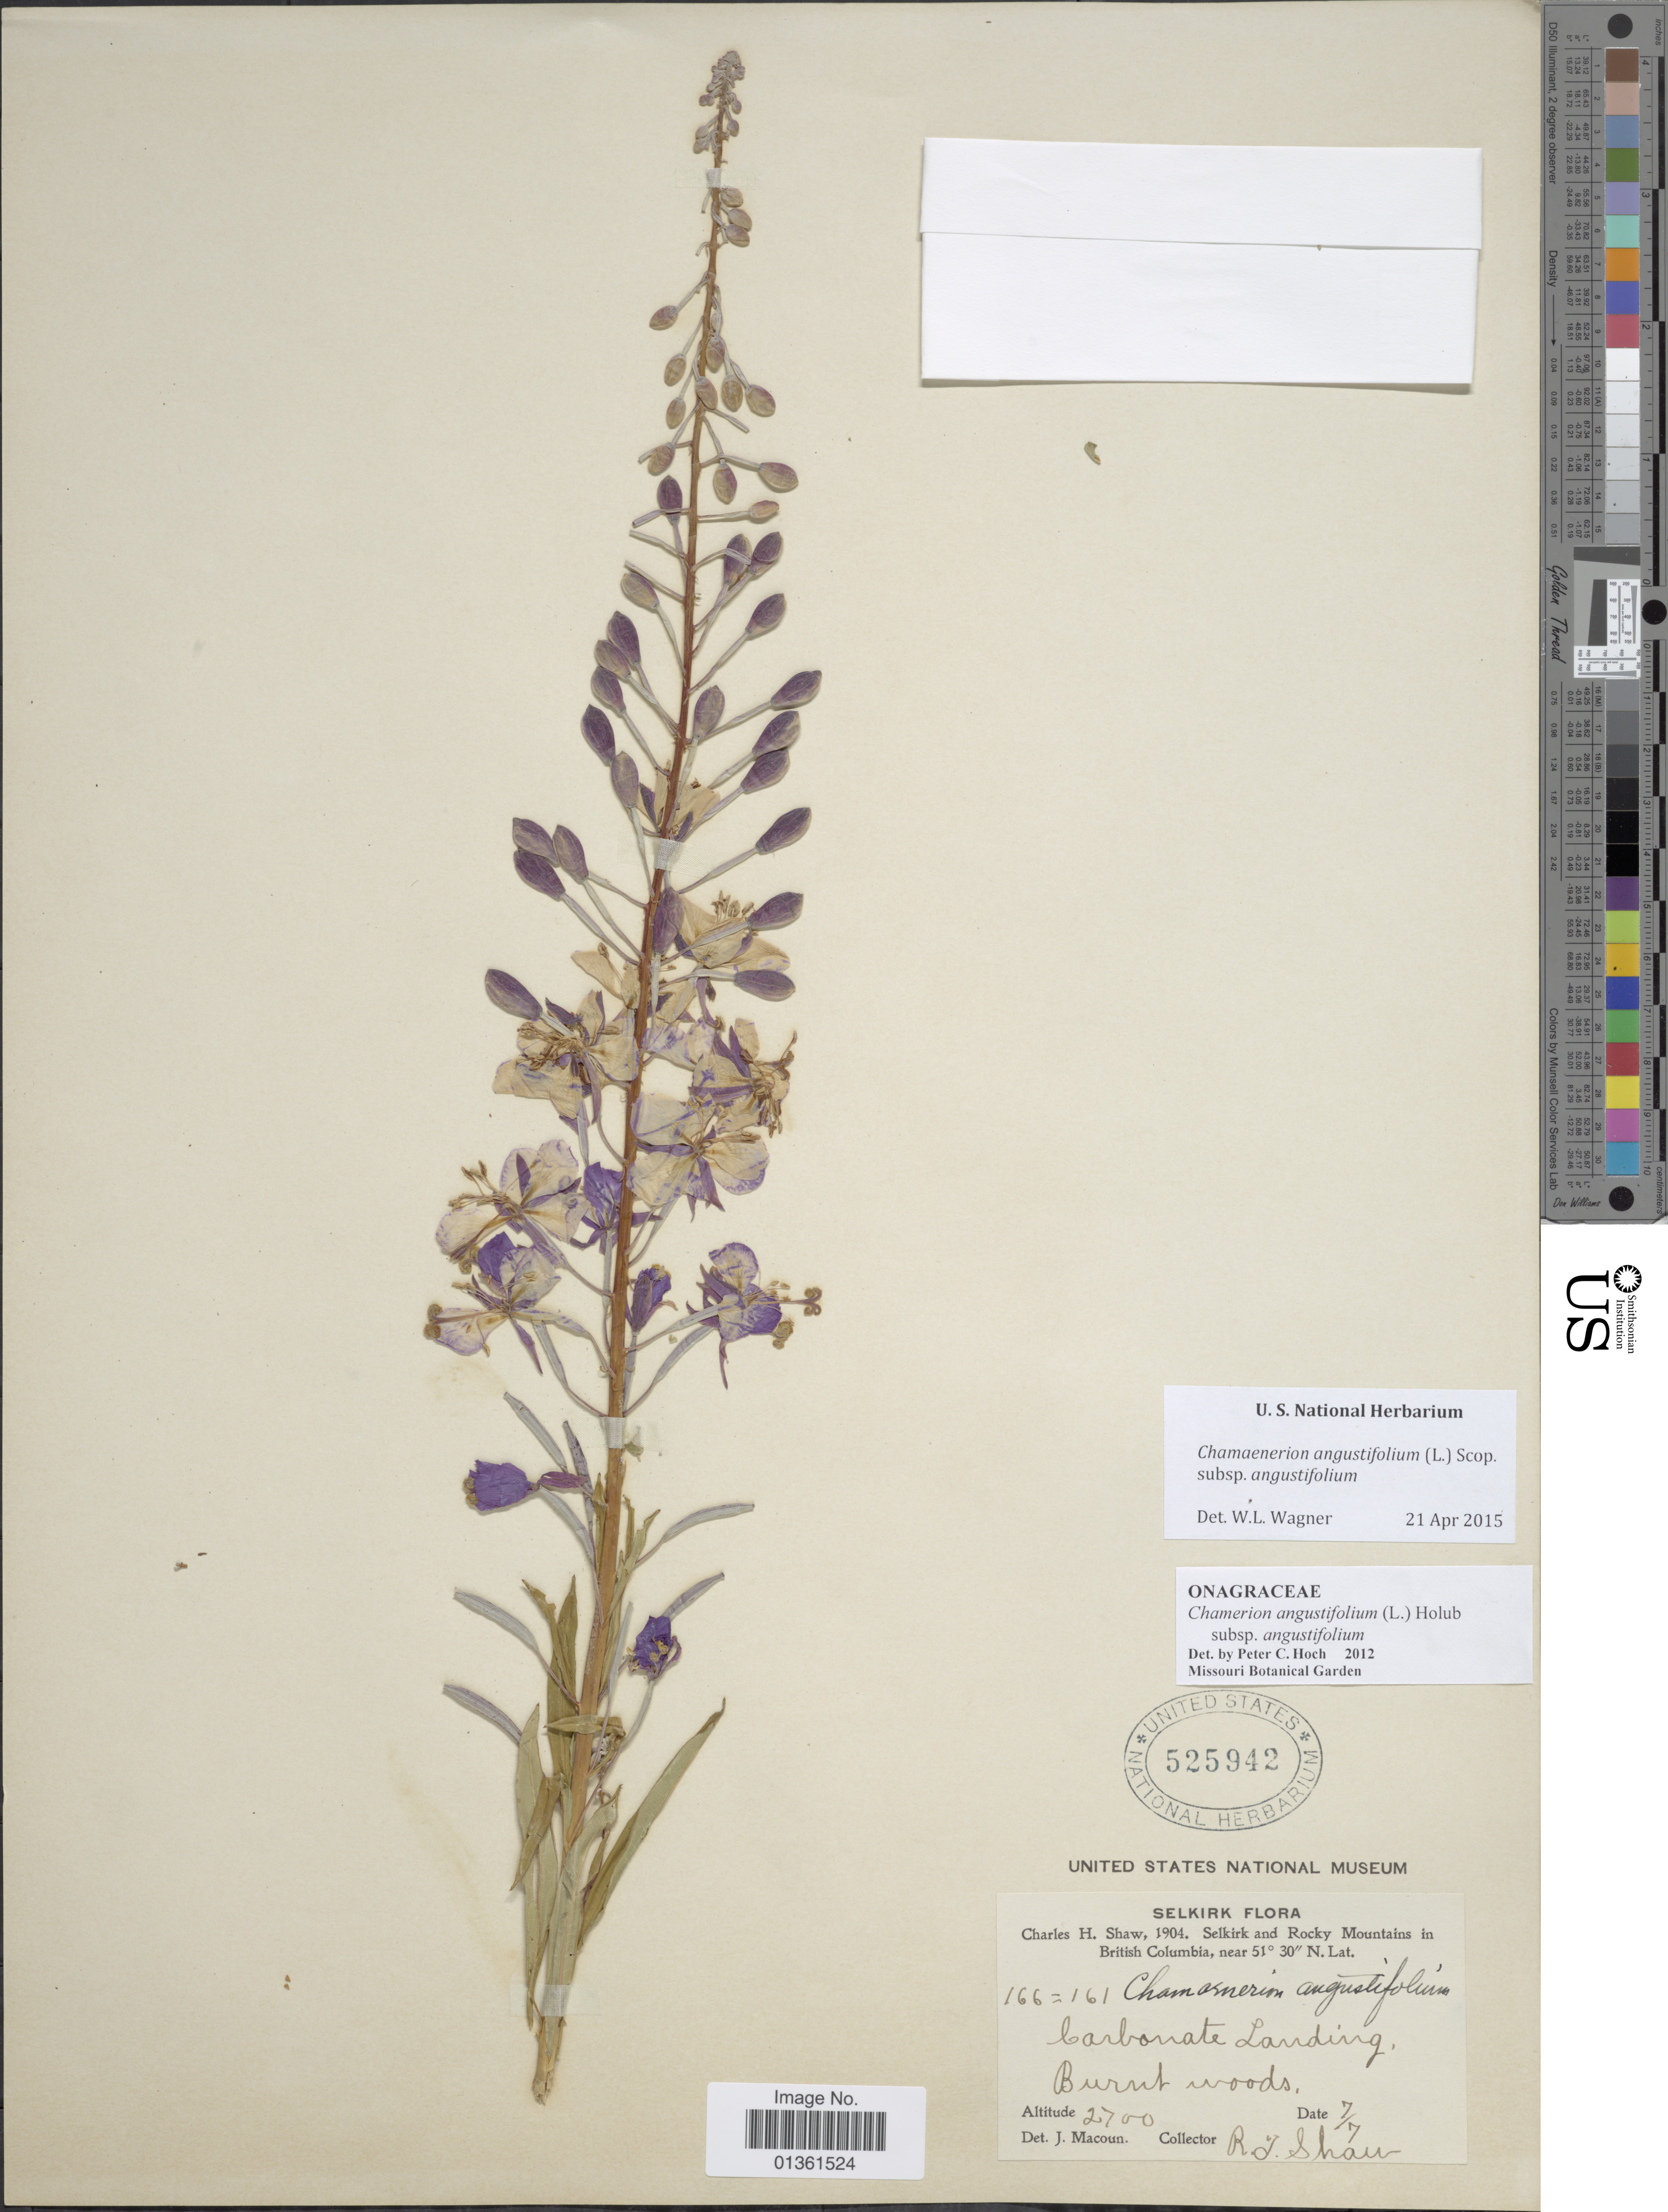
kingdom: Plantae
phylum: Tracheophyta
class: Magnoliopsida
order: Myrtales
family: Onagraceae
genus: Chamaenerion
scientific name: Chamaenerion angustifolium subsp. angustifolium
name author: (L.) Scop.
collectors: R. J. Shaw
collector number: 166=161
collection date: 1904-07-07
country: Canada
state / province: British Columbia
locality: Selkirk and Rocky Mountains.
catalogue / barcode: US 525942